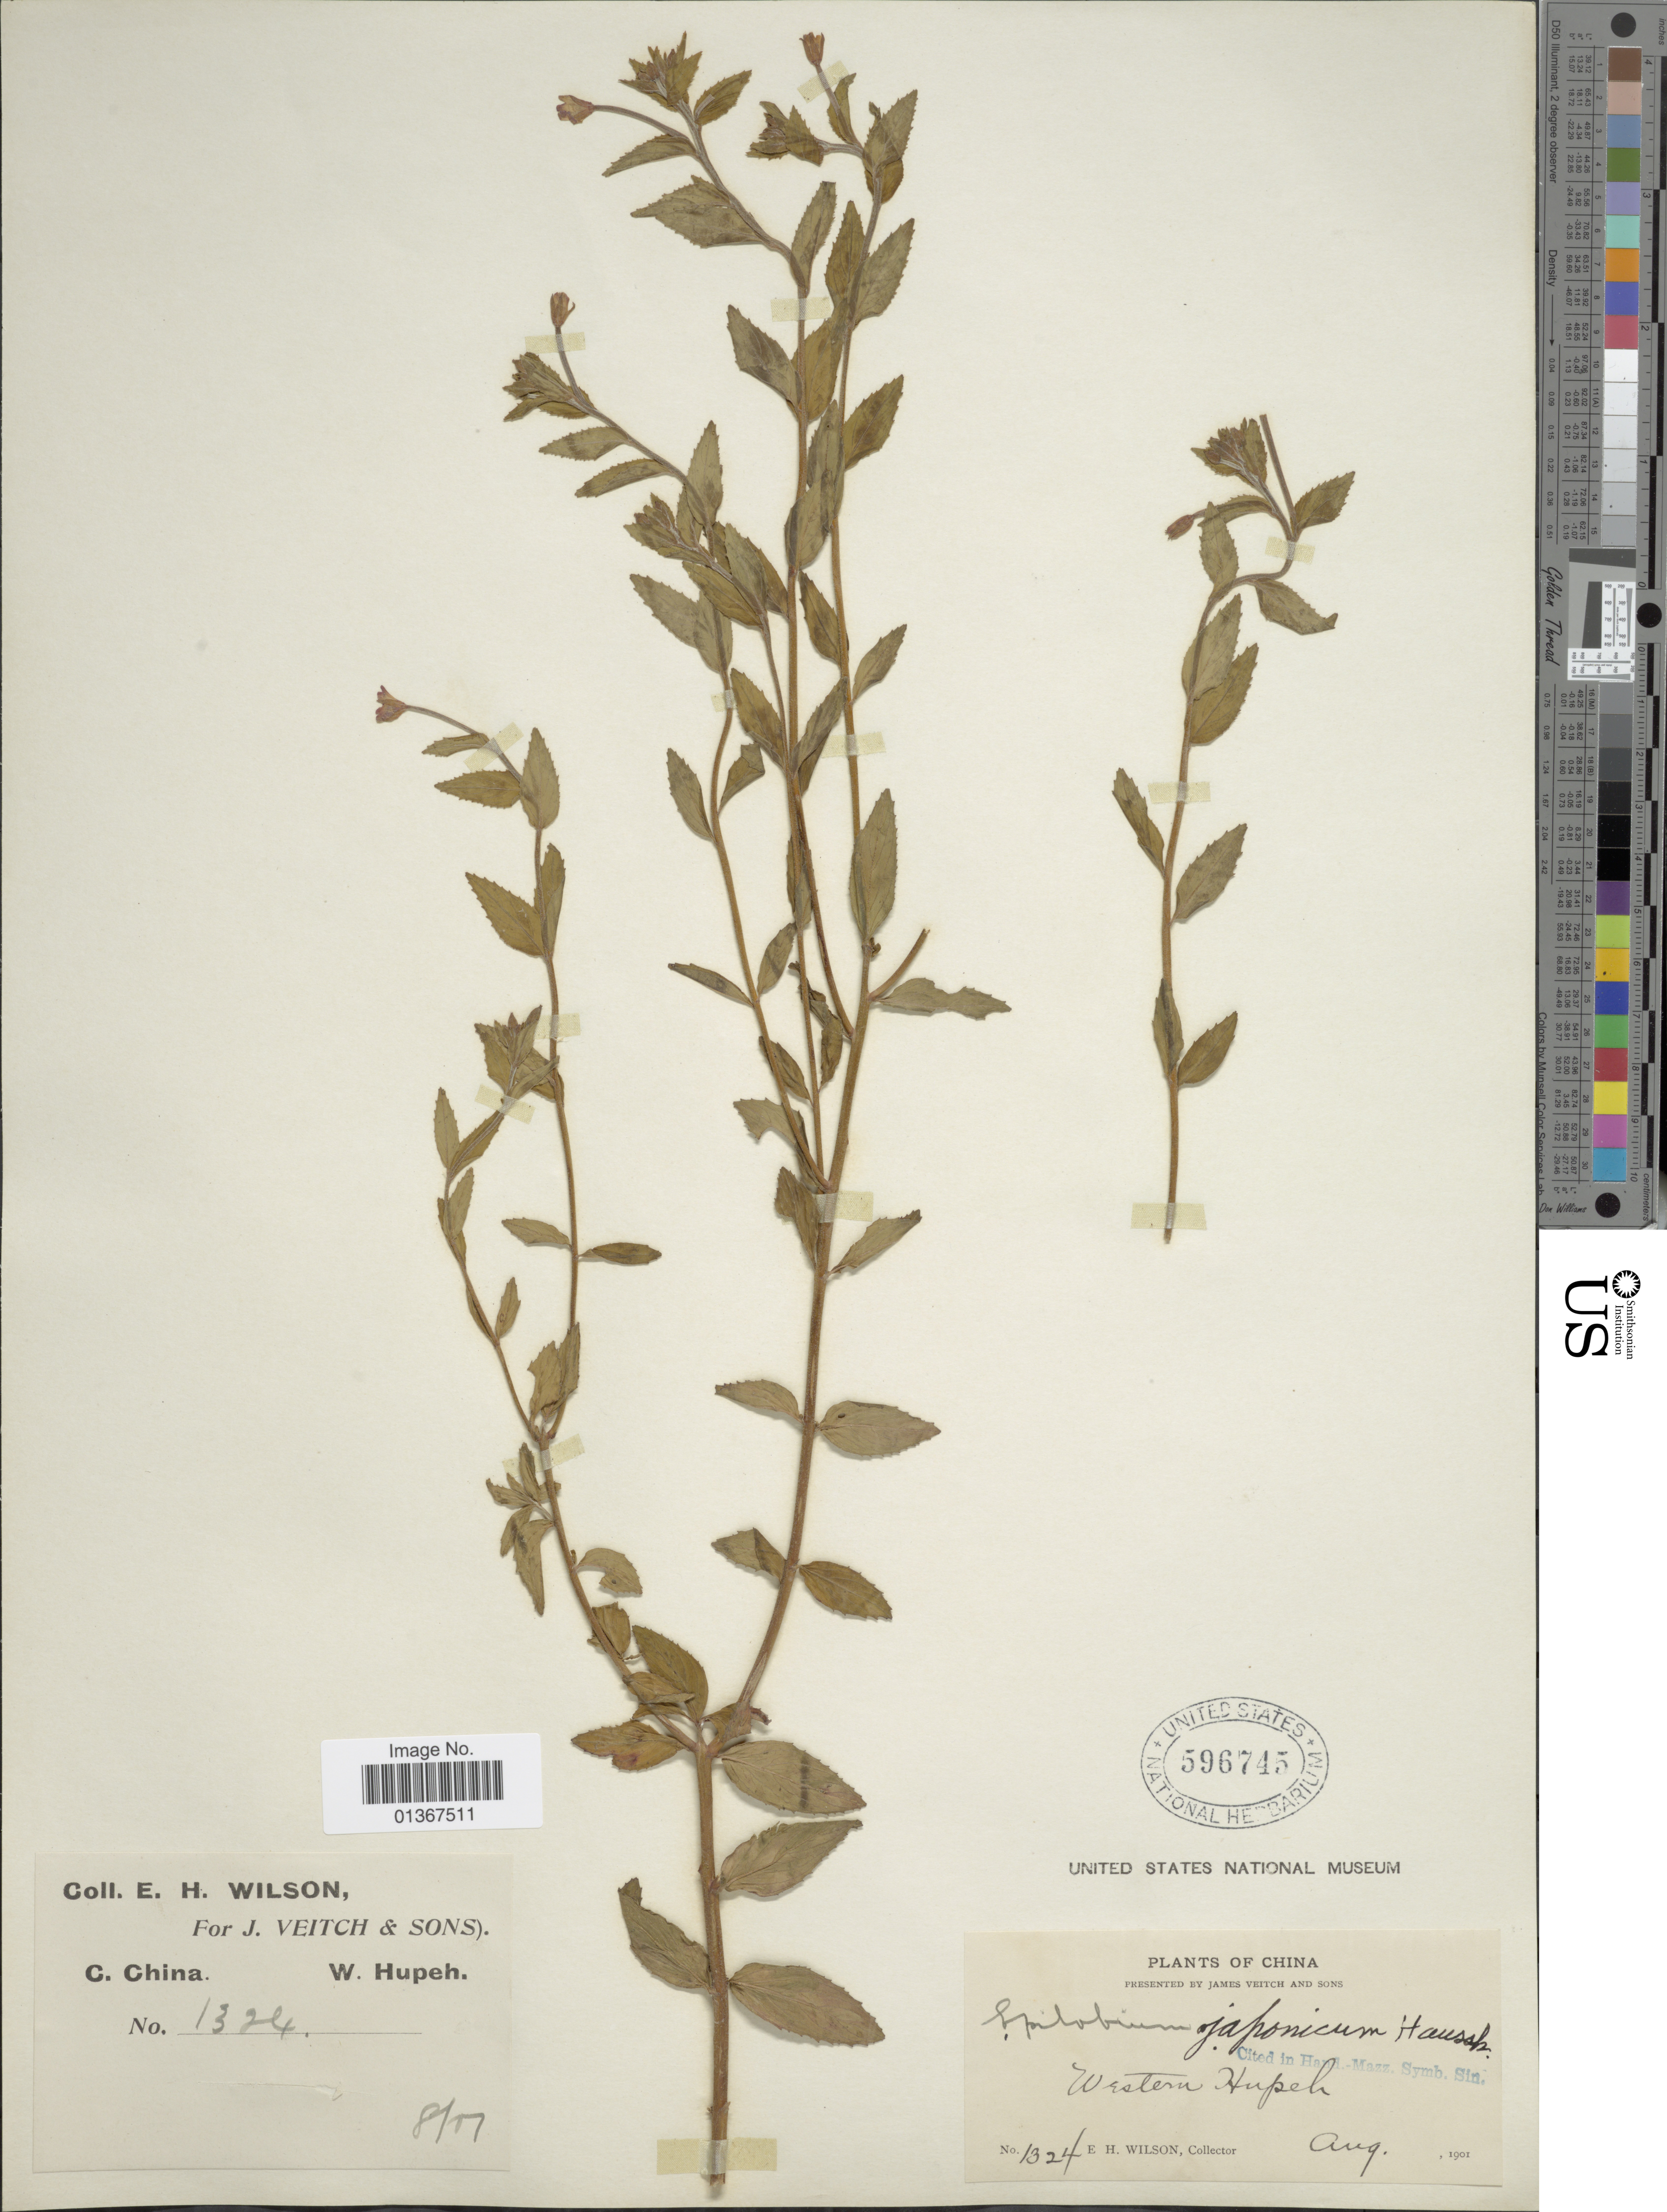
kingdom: Plantae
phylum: Tracheophyta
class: Magnoliopsida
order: Myrtales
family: Onagraceae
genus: Epilobium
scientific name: Epilobium pyrricholophum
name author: Franch. & Sav.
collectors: E. Wilson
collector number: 1324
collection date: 1901-08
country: China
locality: Western Hupeh. C. China.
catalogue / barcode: US 596745